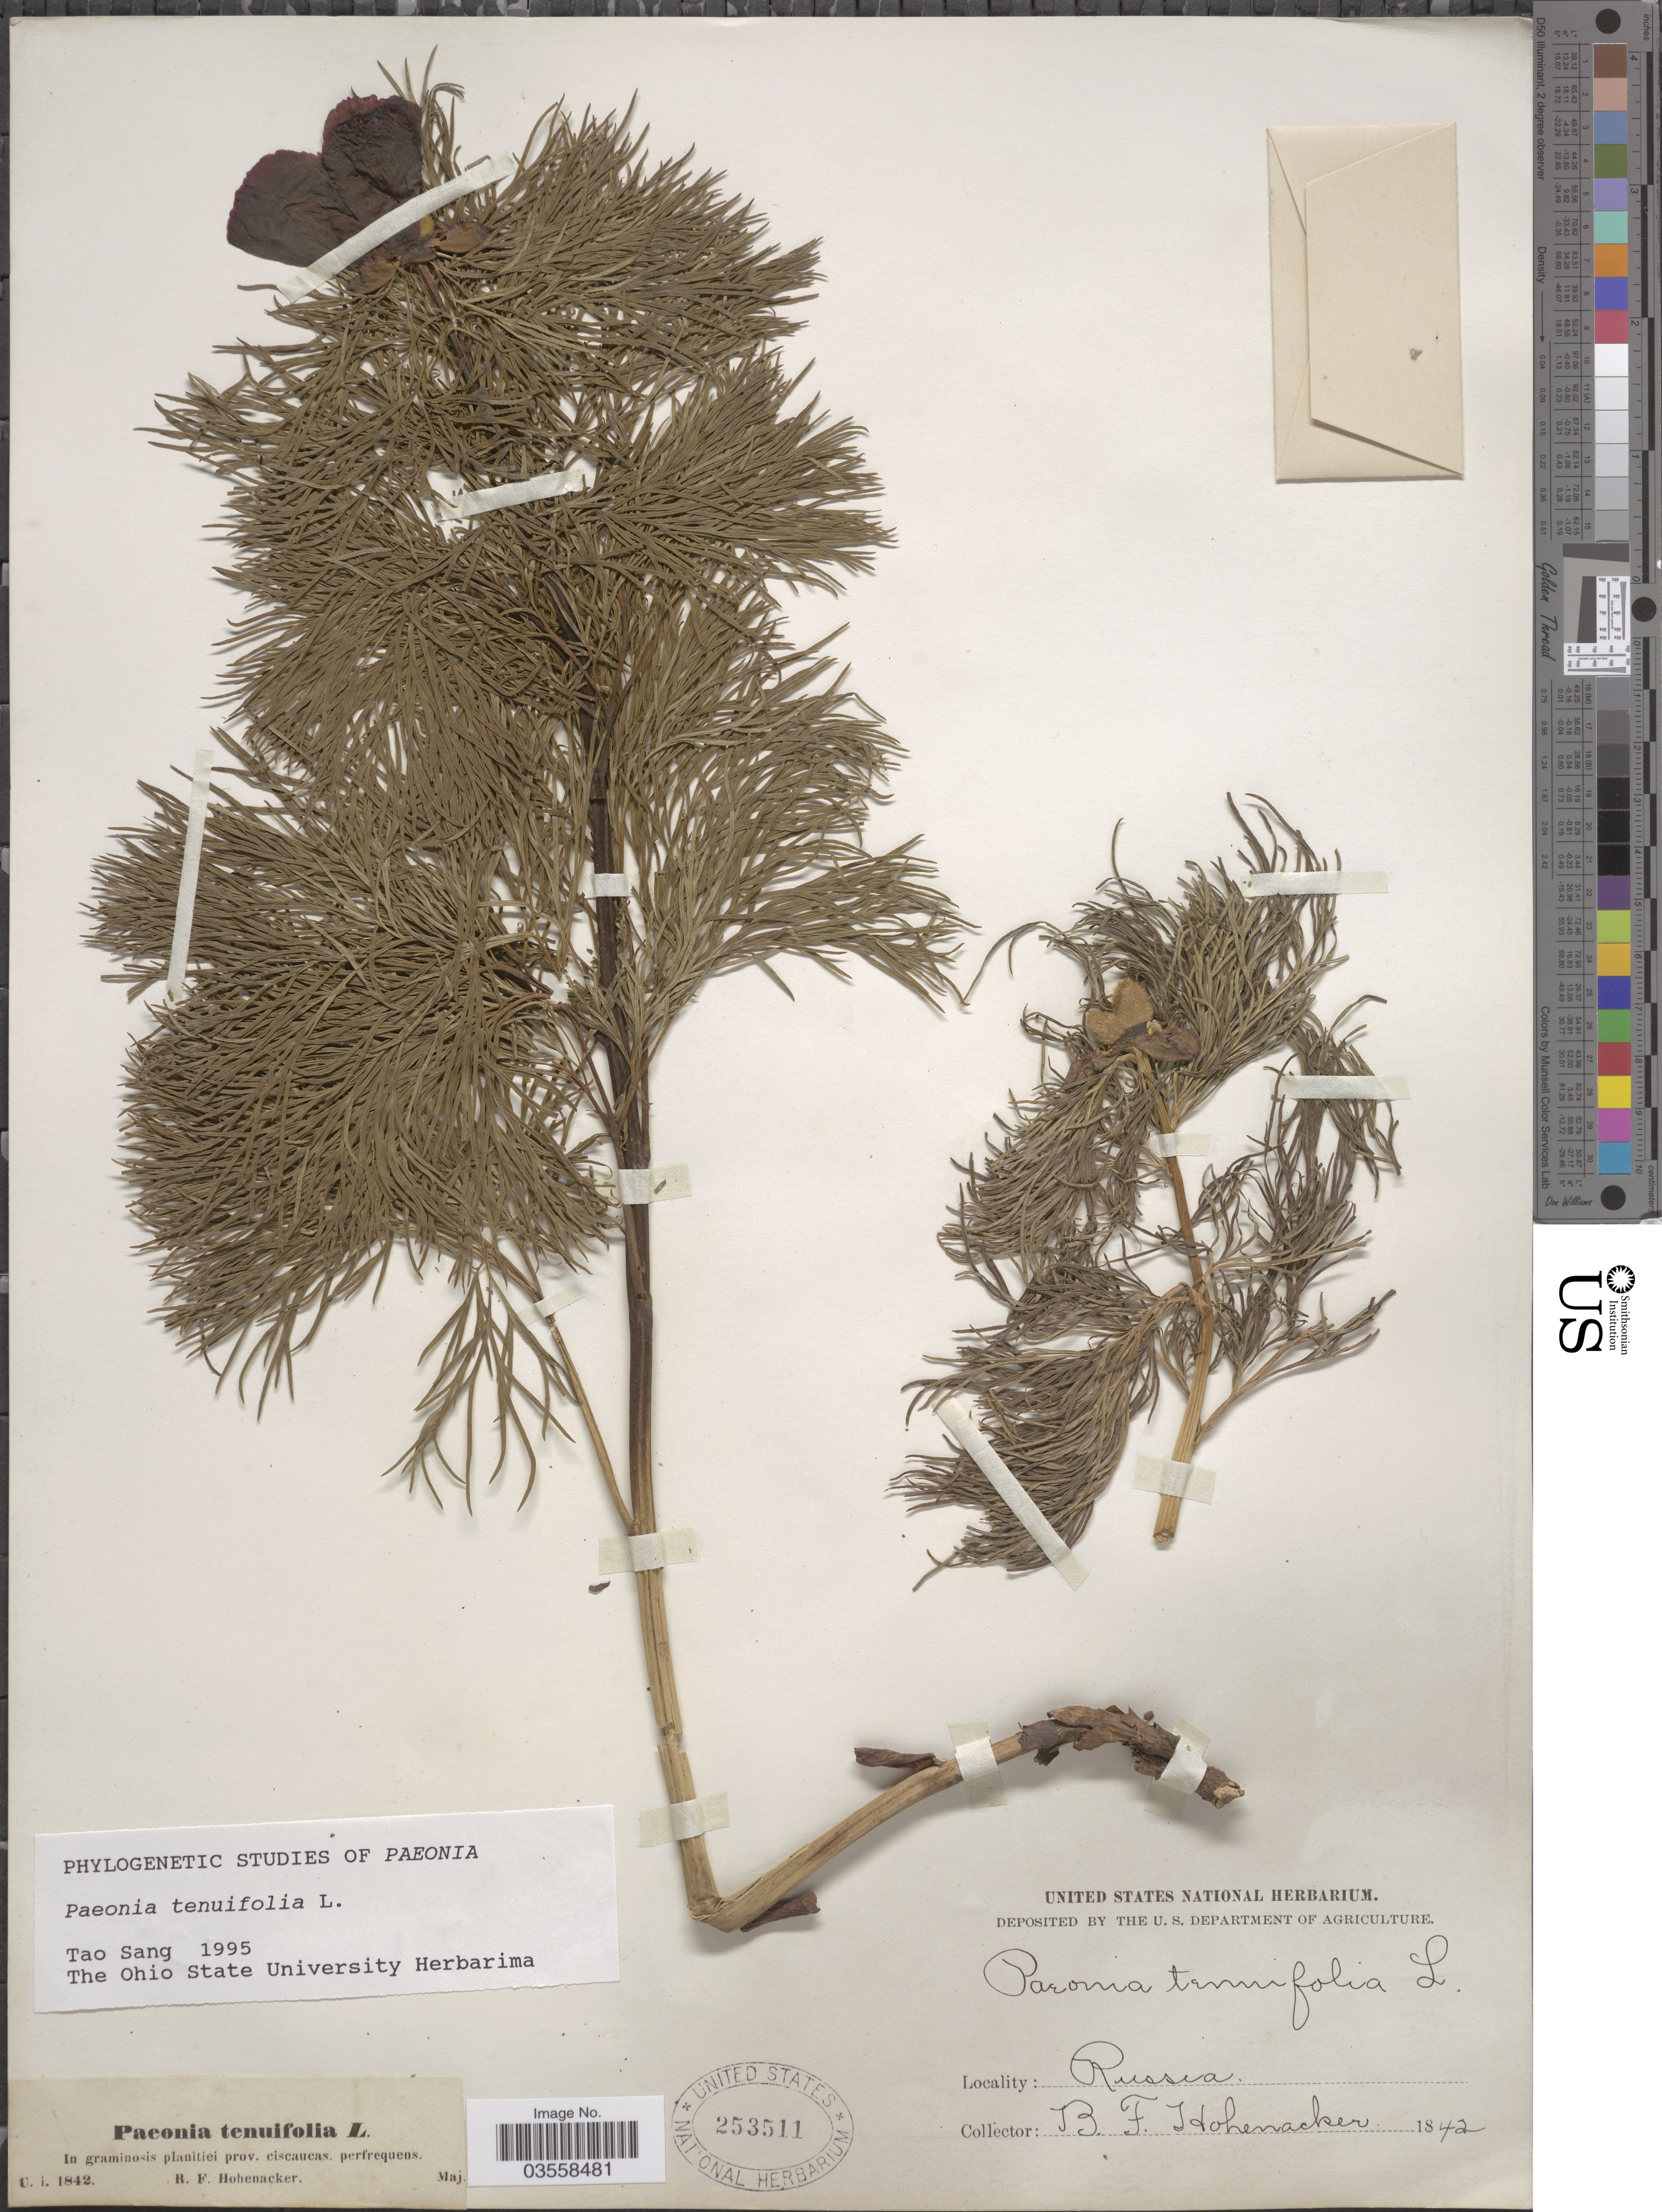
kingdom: Plantae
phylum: Tracheophyta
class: Magnoliopsida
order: Saxifragales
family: Paeoniaceae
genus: Paeonia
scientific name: Paeonia tenuifolia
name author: L.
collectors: R. F. Hohenacker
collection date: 1842-05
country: Russian Federation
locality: In graminosis planitiei prov. ciscaucas perfrequens. Russia.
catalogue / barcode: US 253511